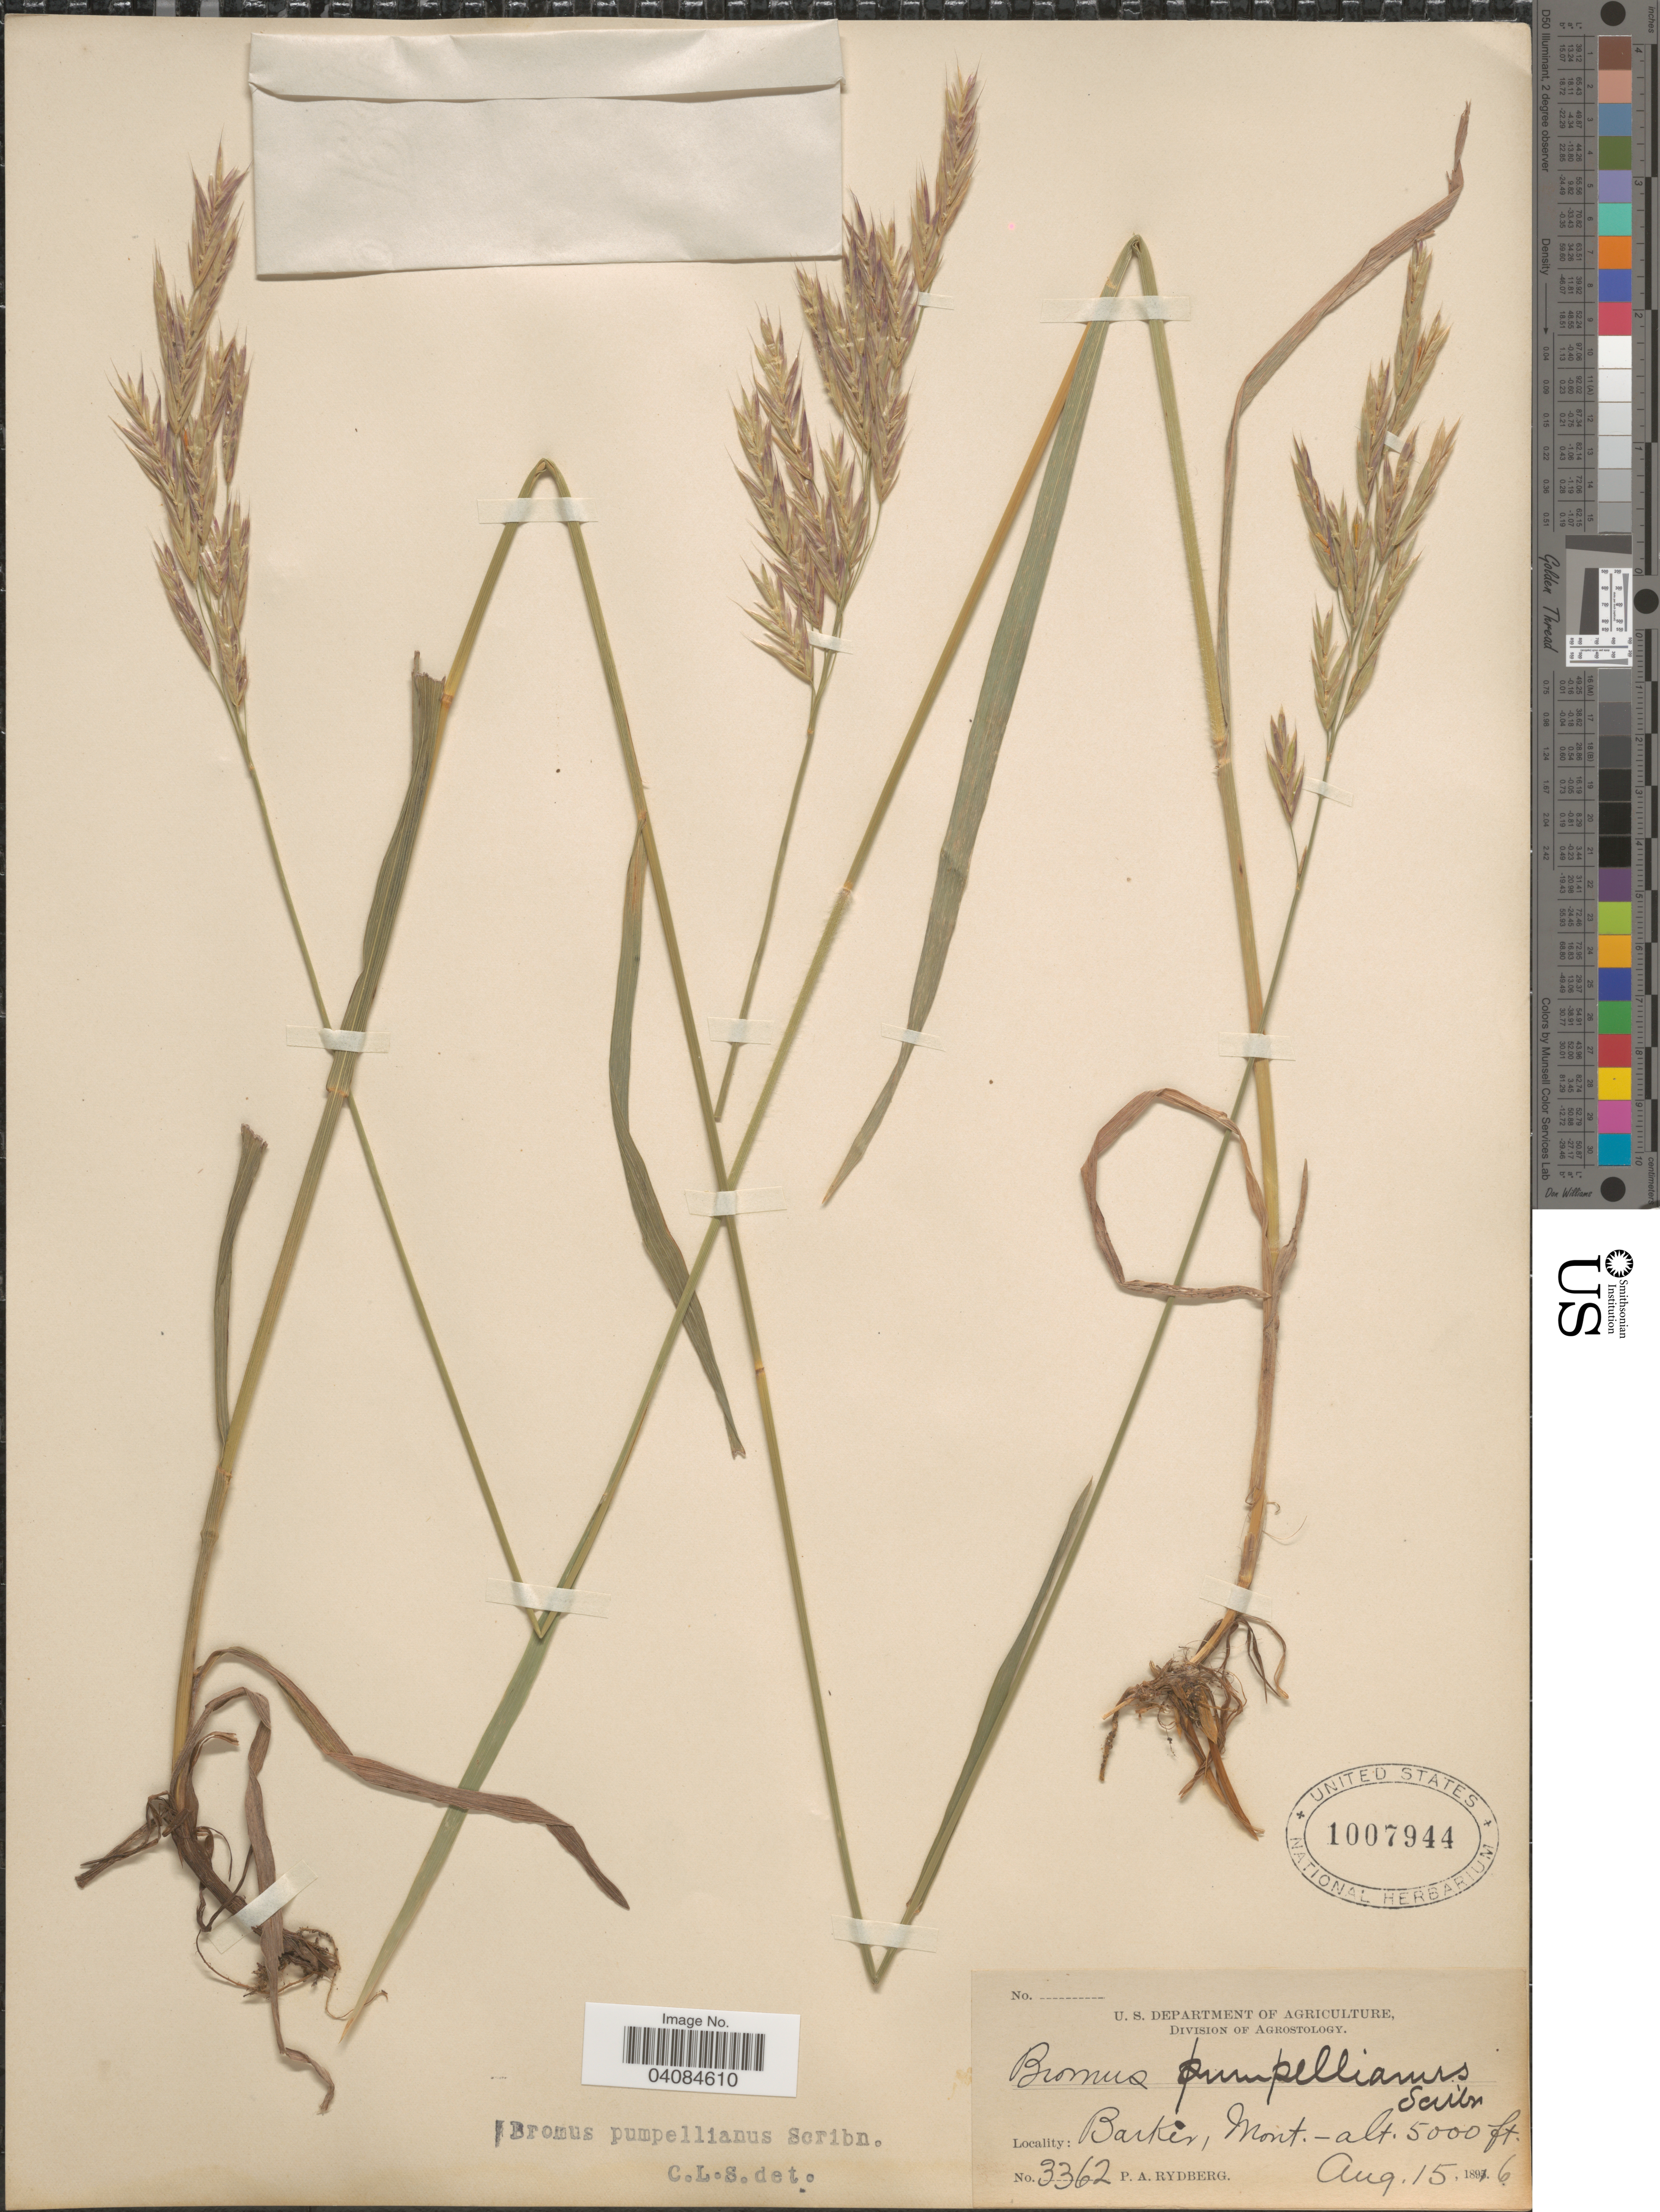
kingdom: Plantae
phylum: Tracheophyta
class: Liliopsida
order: Poales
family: Poaceae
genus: Bromus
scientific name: Bromus pumpellianus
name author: Scribn.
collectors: P. A. Rydberg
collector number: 3362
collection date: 1896-08-15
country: United States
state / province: Montana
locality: Barker.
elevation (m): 1524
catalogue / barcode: US 1007944